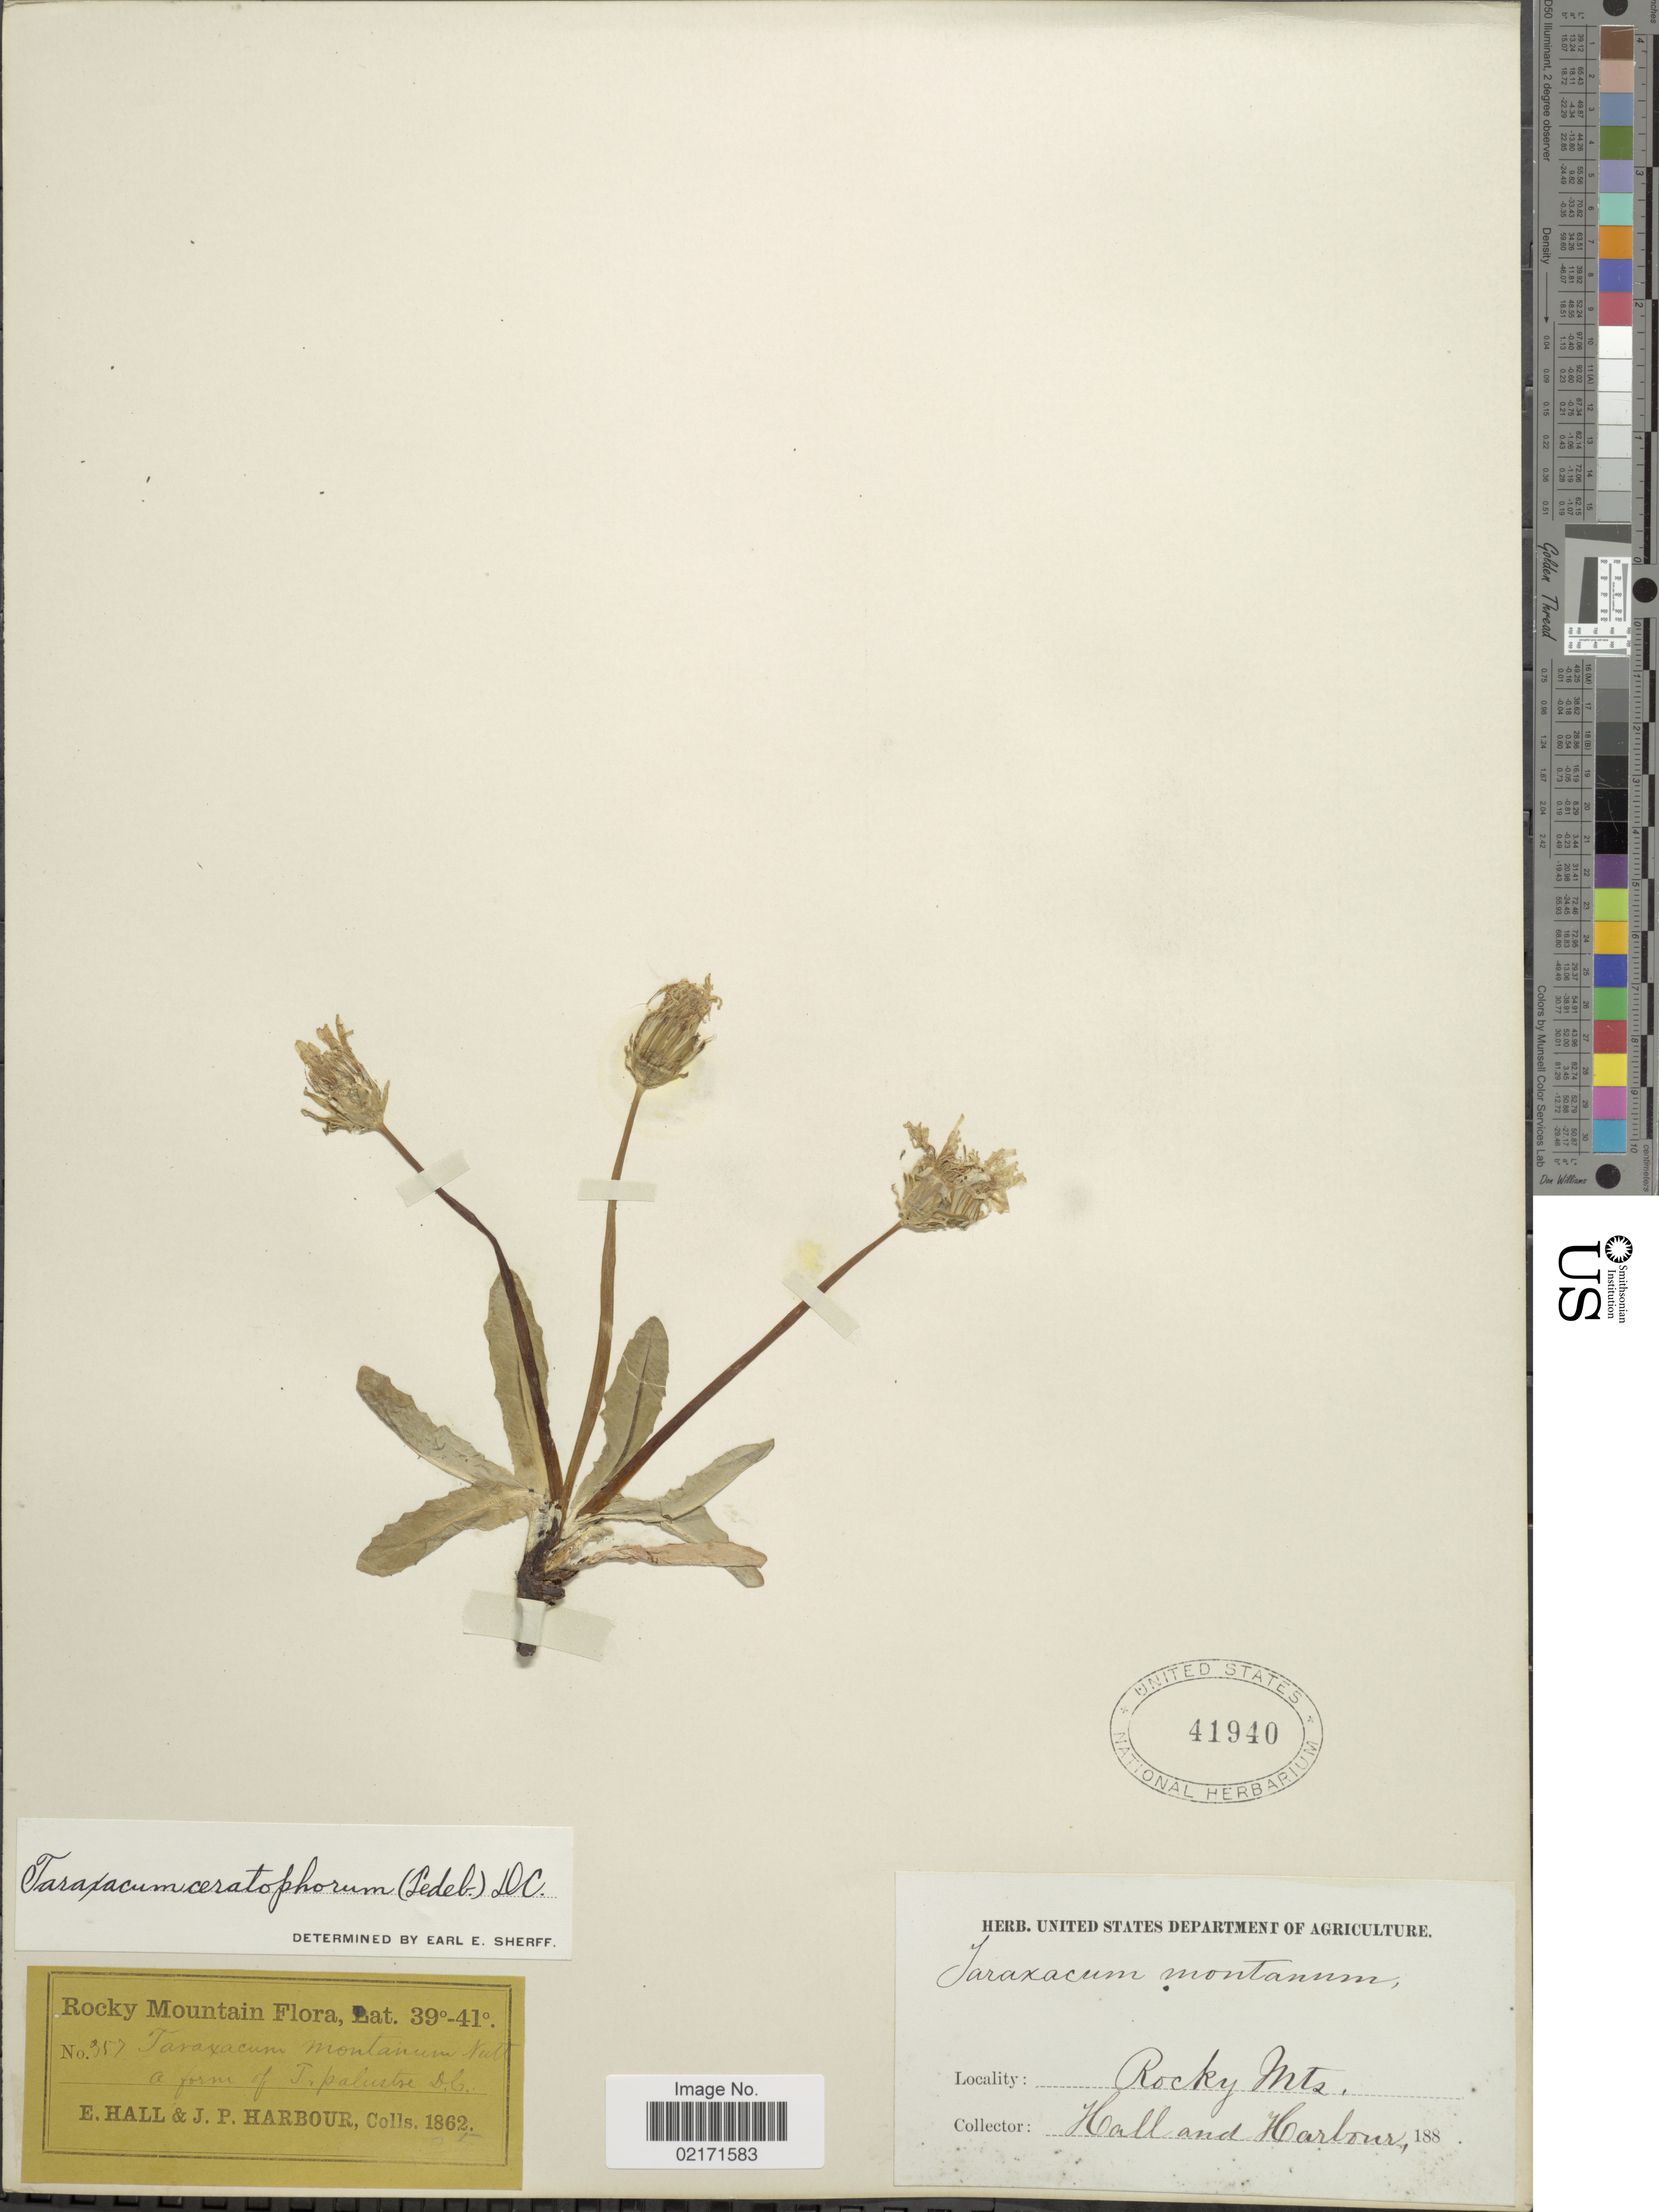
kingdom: Plantae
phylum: Tracheophyta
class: Magnoliopsida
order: Asterales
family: Asteraceae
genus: Taraxacum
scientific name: Taraxacum ceratophorum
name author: (Ledeb.) DC.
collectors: E. Hall & J. Harbour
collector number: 957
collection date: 1862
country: United States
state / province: Colorado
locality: Rocky Mtns.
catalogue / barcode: US 41940